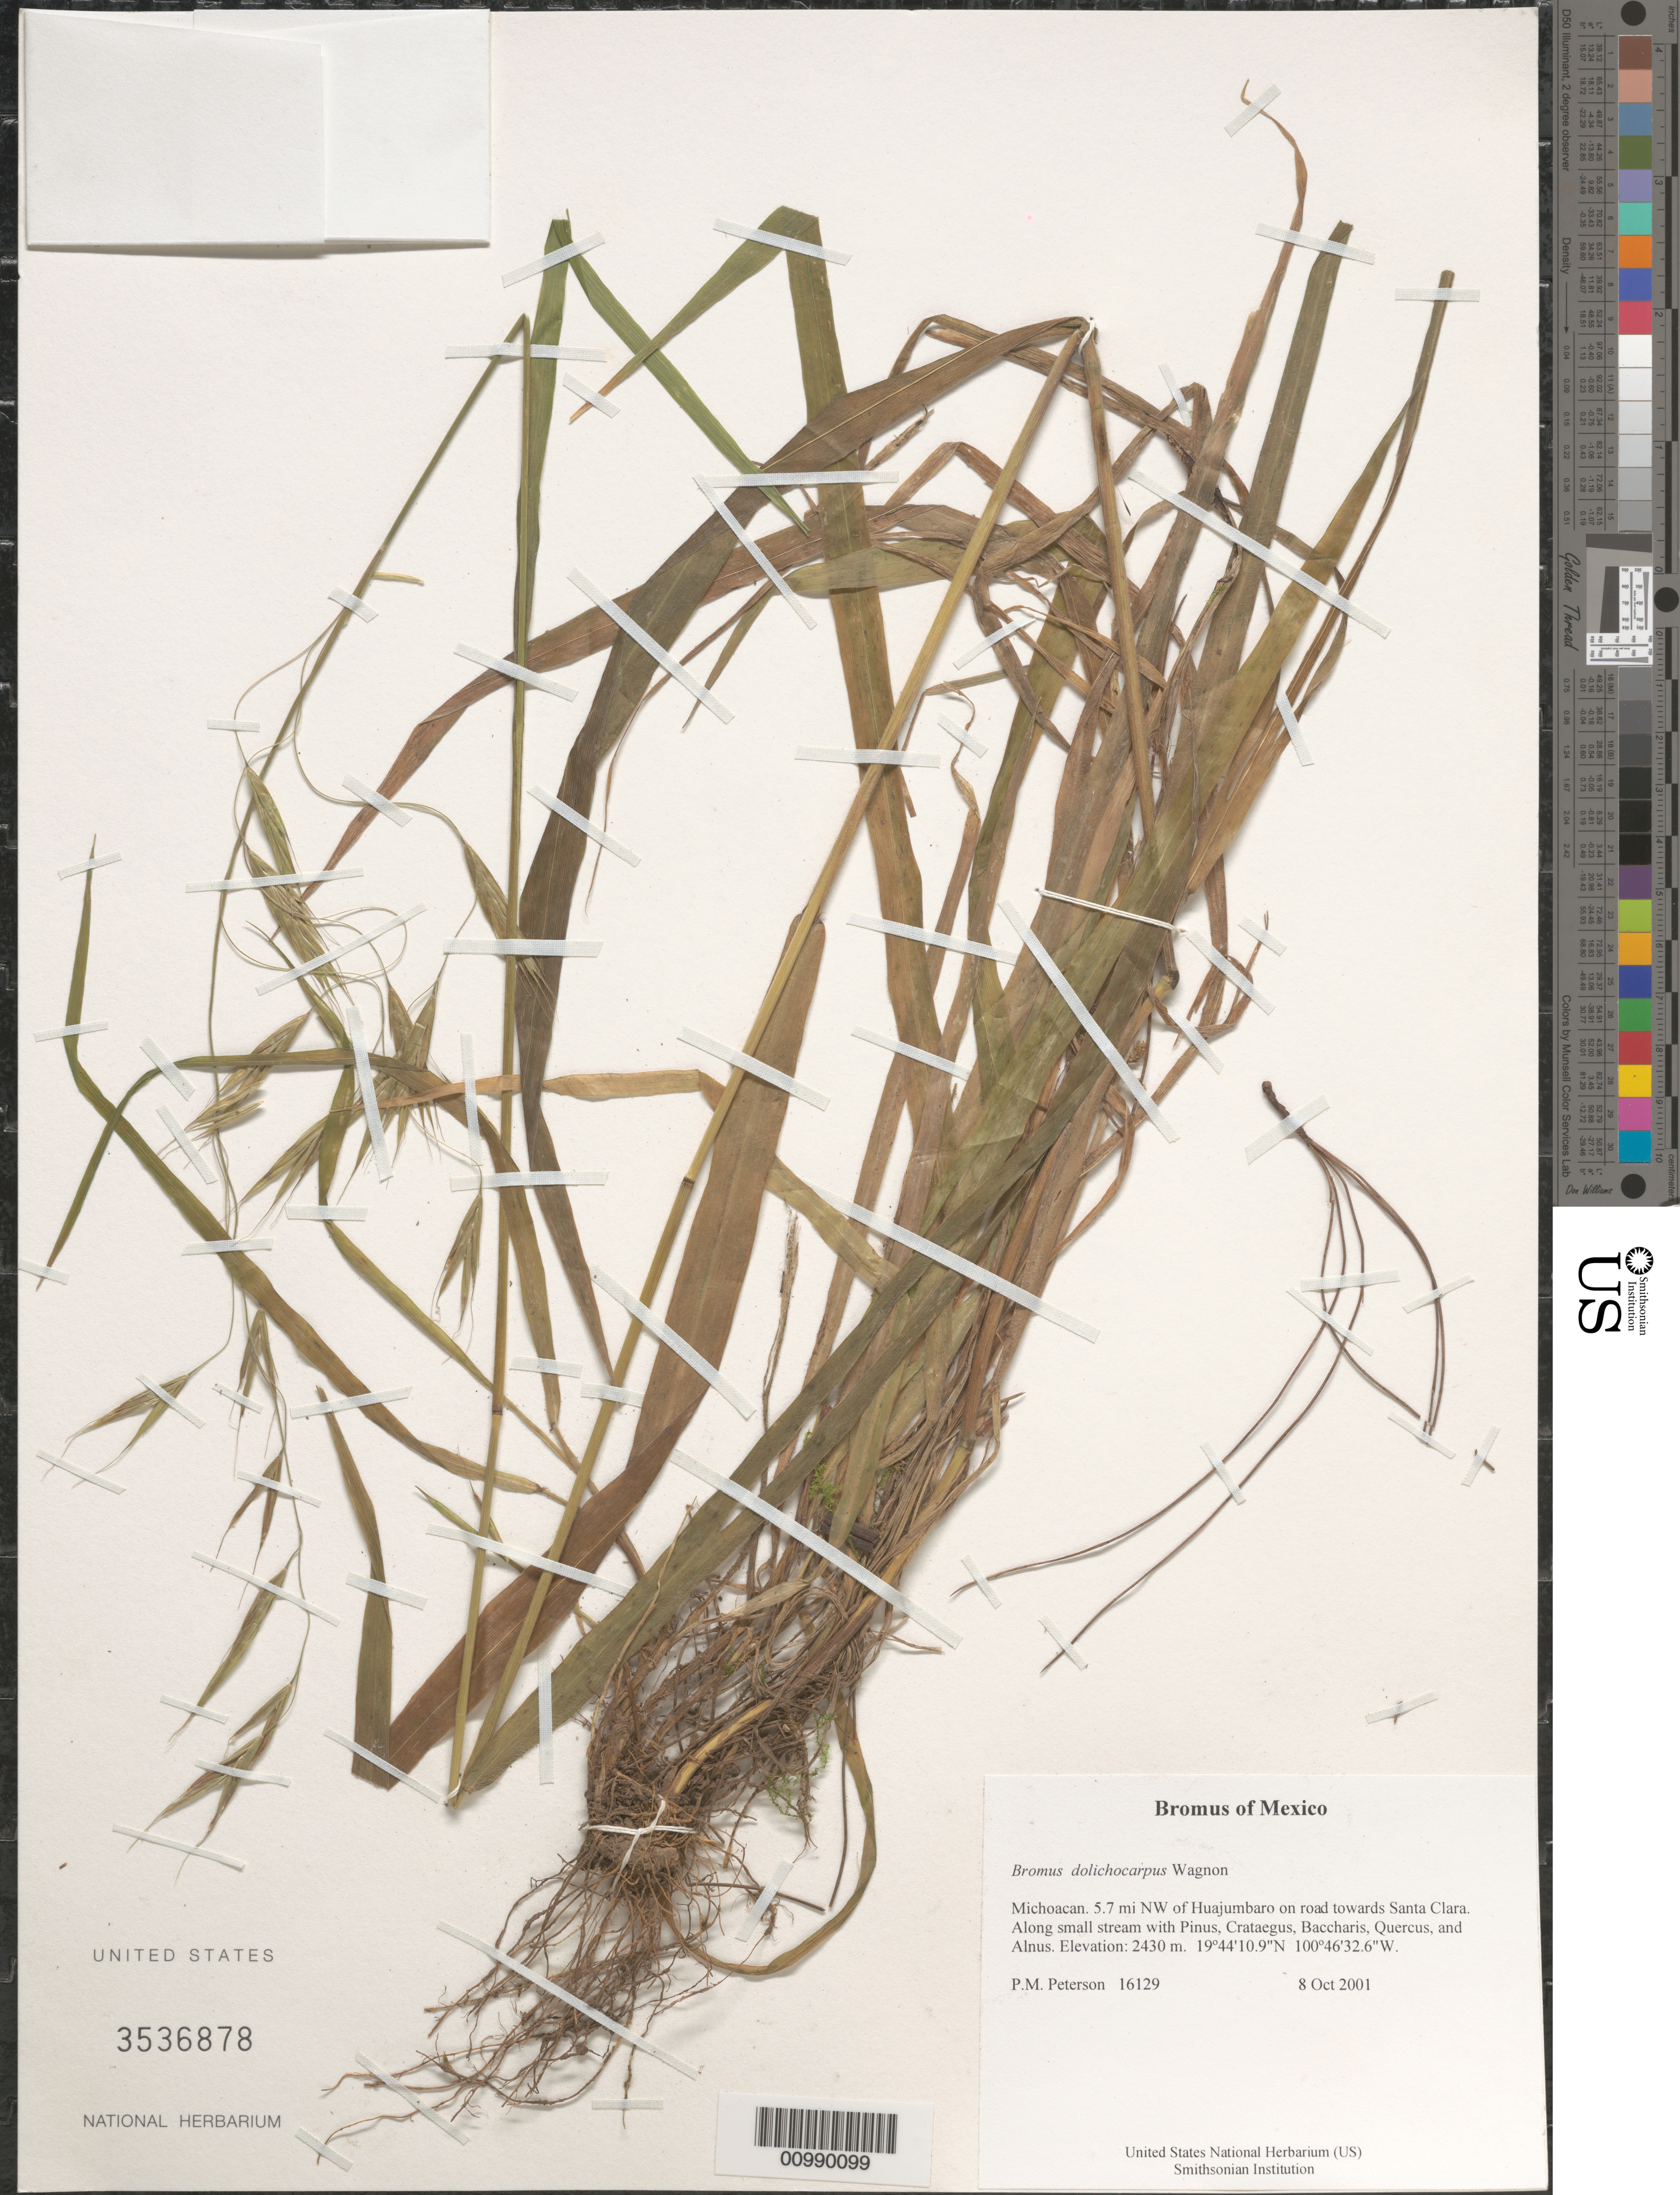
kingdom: Plantae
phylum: Tracheophyta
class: Liliopsida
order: Poales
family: Poaceae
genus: Bromus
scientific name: Bromus dolichocarpus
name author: Wagnon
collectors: P. M. Peterson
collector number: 16129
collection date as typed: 08 Oct 2001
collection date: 2001-10-08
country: Mexico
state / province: Michoacán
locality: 5.7 mi NW of Huajumbaro on road towards Santa Clara. Along small stream with Pinus, Crataegus, Baccharis, Quercus, and Alnus.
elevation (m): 2430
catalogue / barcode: US 3536878